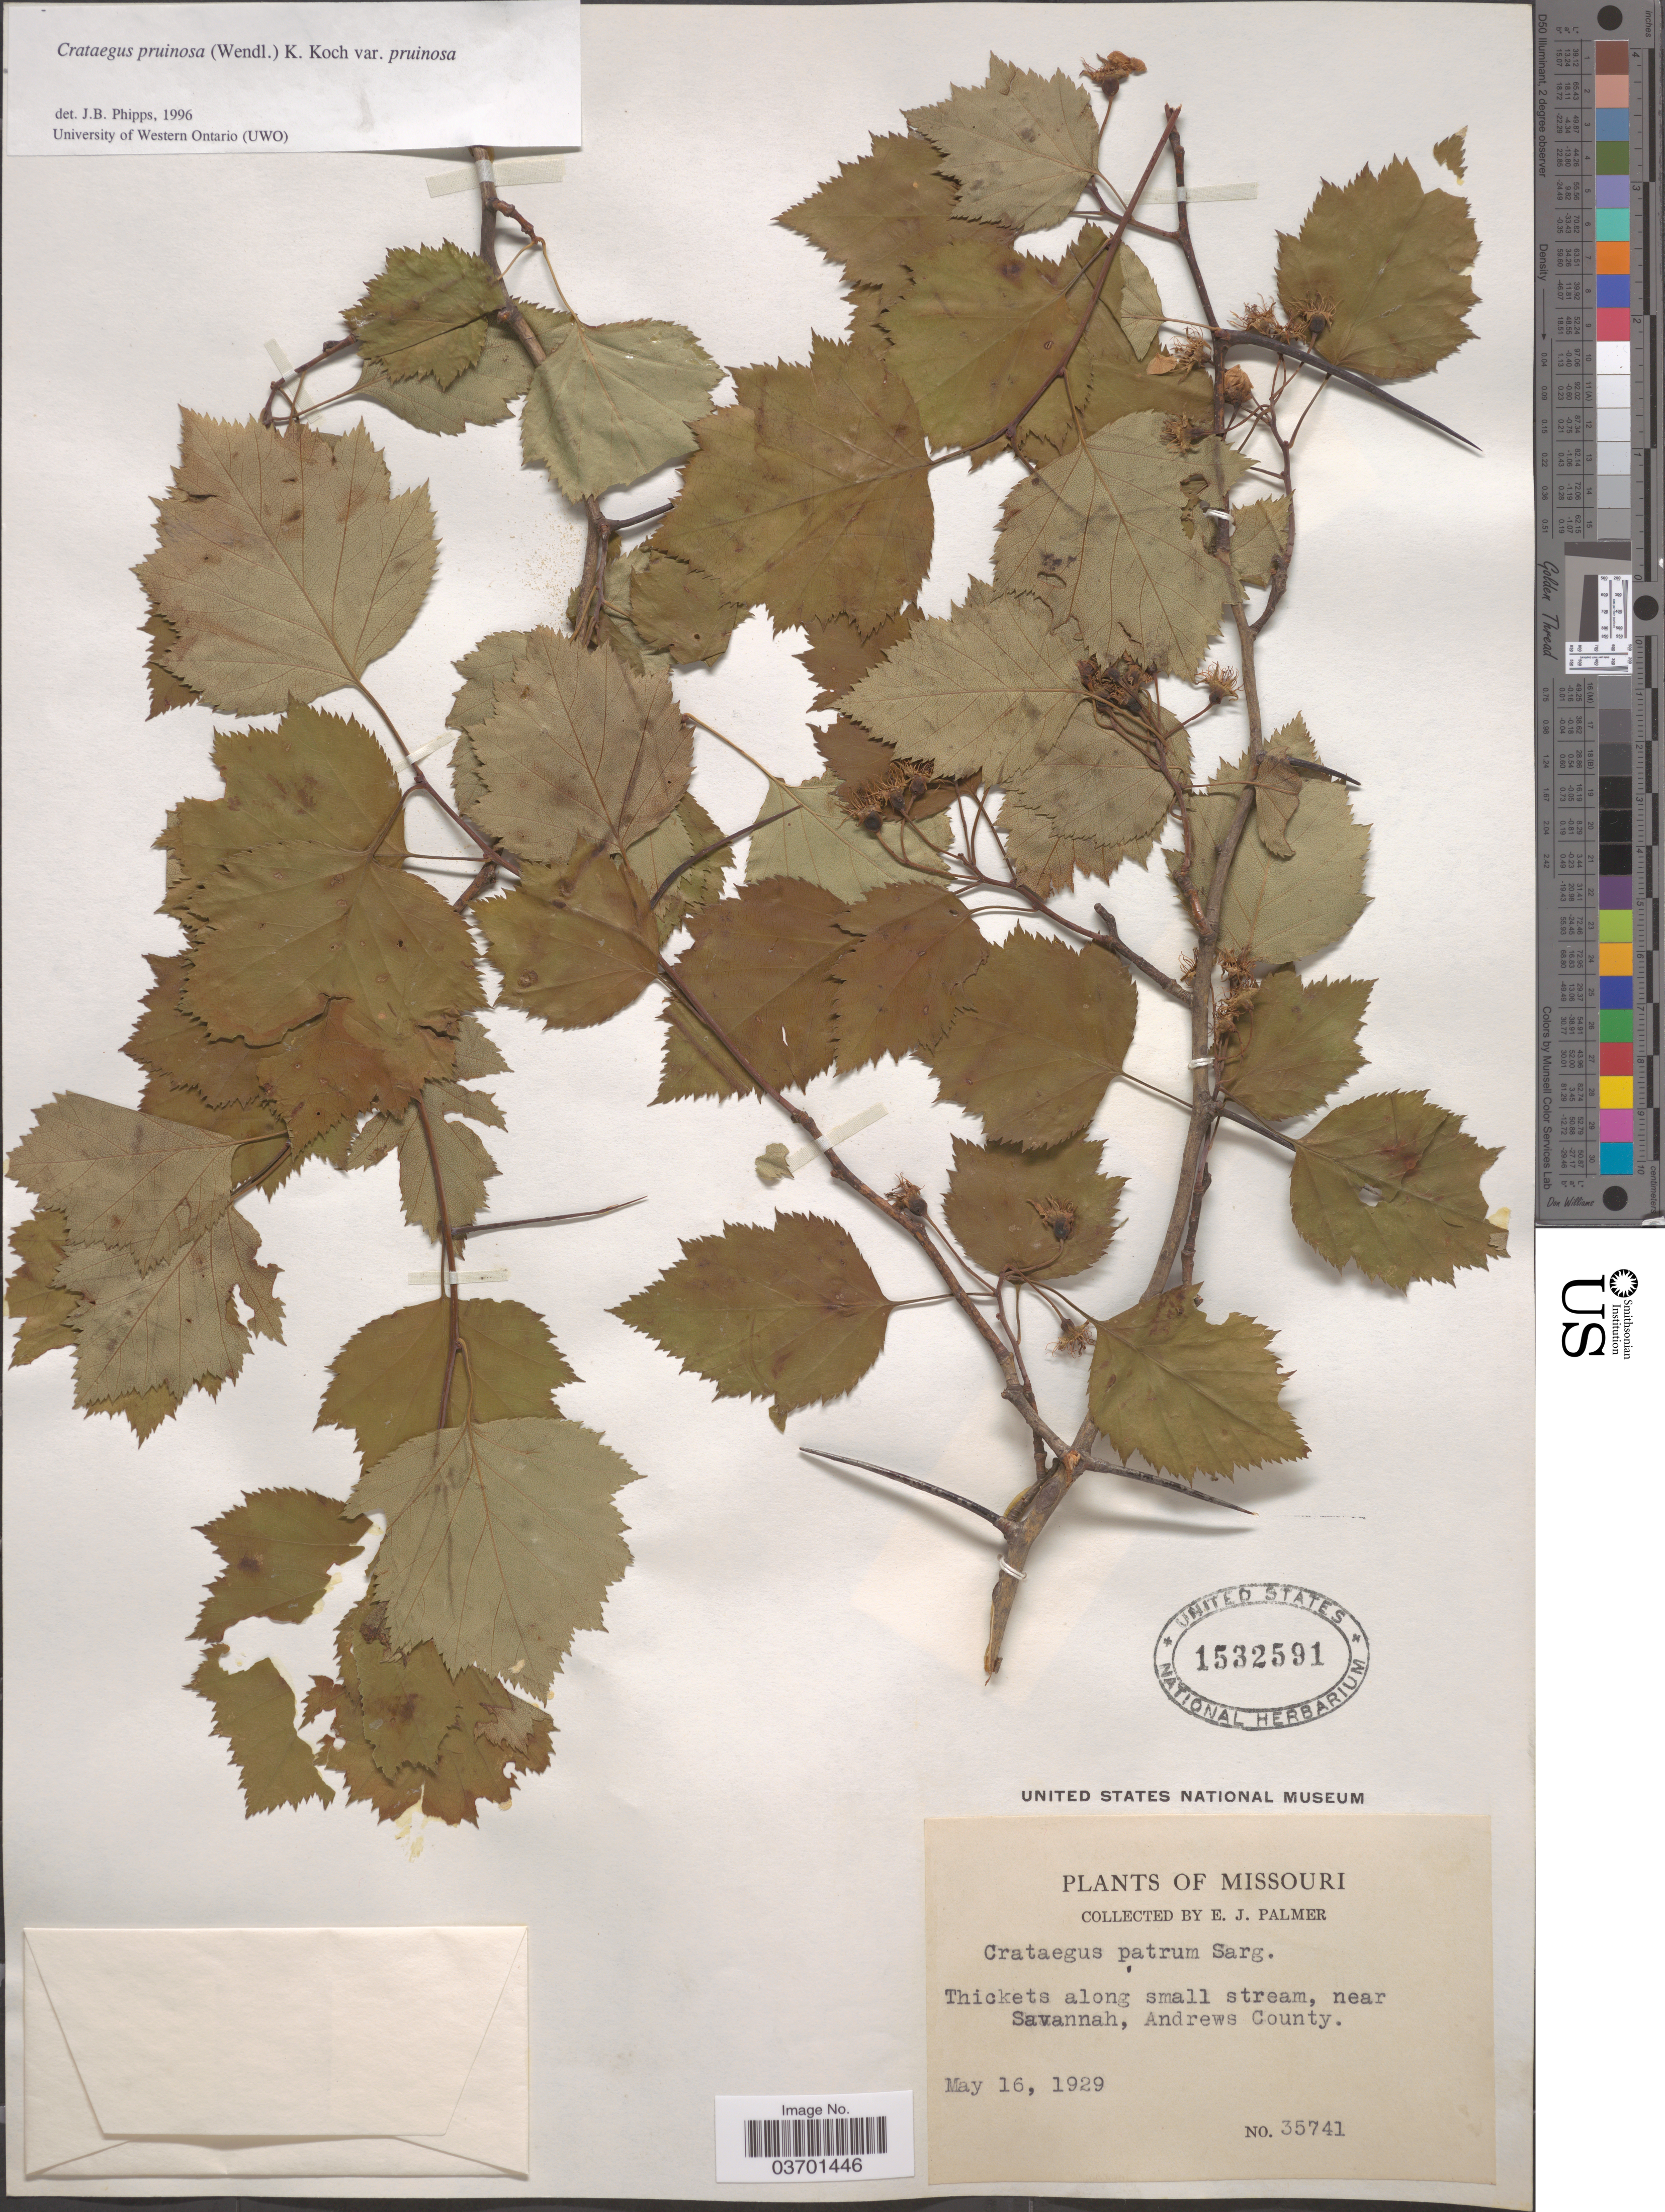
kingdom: Plantae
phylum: Tracheophyta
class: Magnoliopsida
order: Rosales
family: Rosaceae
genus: Crataegus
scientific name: Crataegus pruinosa var. pruinosa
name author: (H.L. Wendl.) K. Koch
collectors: E. J. Palmer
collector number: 35741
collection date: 1929-05-16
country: United States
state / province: Missouri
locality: Along small stream, near Savannah, Andrews County.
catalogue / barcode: US 1532591